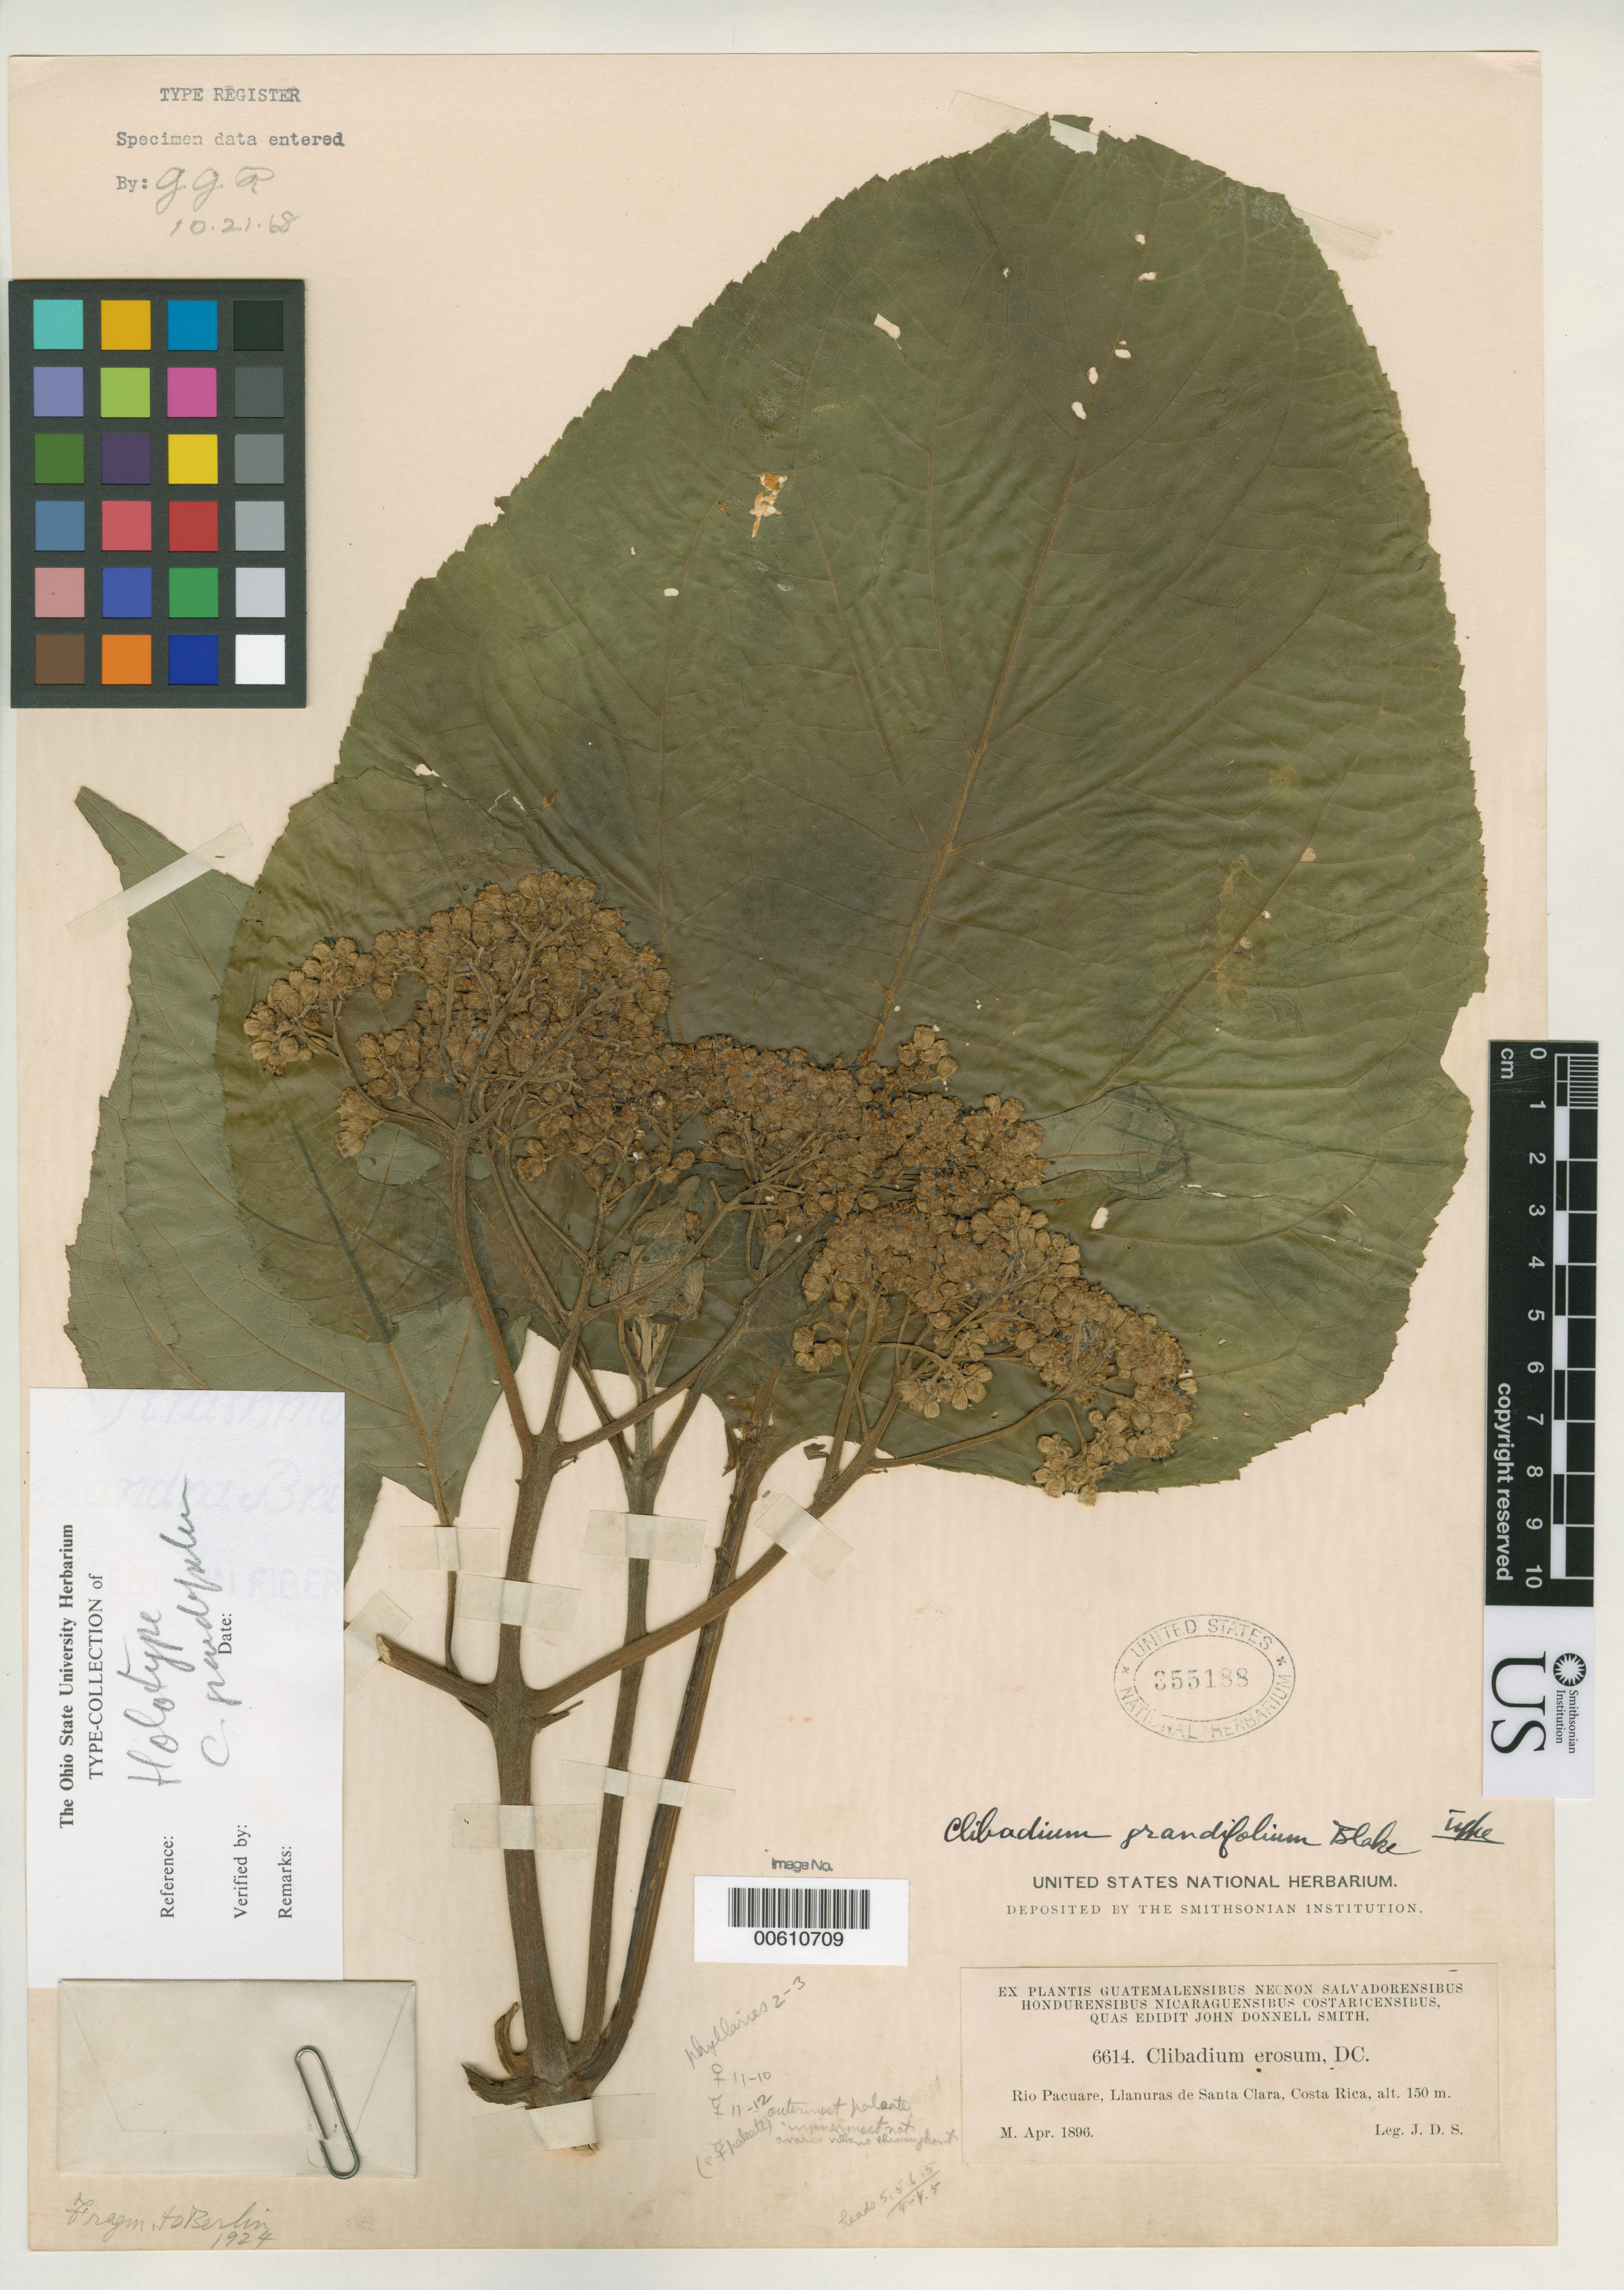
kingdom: Plantae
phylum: Tracheophyta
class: Magnoliopsida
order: Asterales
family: Asteraceae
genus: Clibadium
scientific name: Clibadium grandifolium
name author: S.F. Blake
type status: Holotype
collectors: J. Donnell Smith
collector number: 6614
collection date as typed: Apr 1896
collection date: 1896-04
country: Costa Rica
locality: Rio Pacuare, Llanura de Santa Clara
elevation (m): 150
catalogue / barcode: US 355188